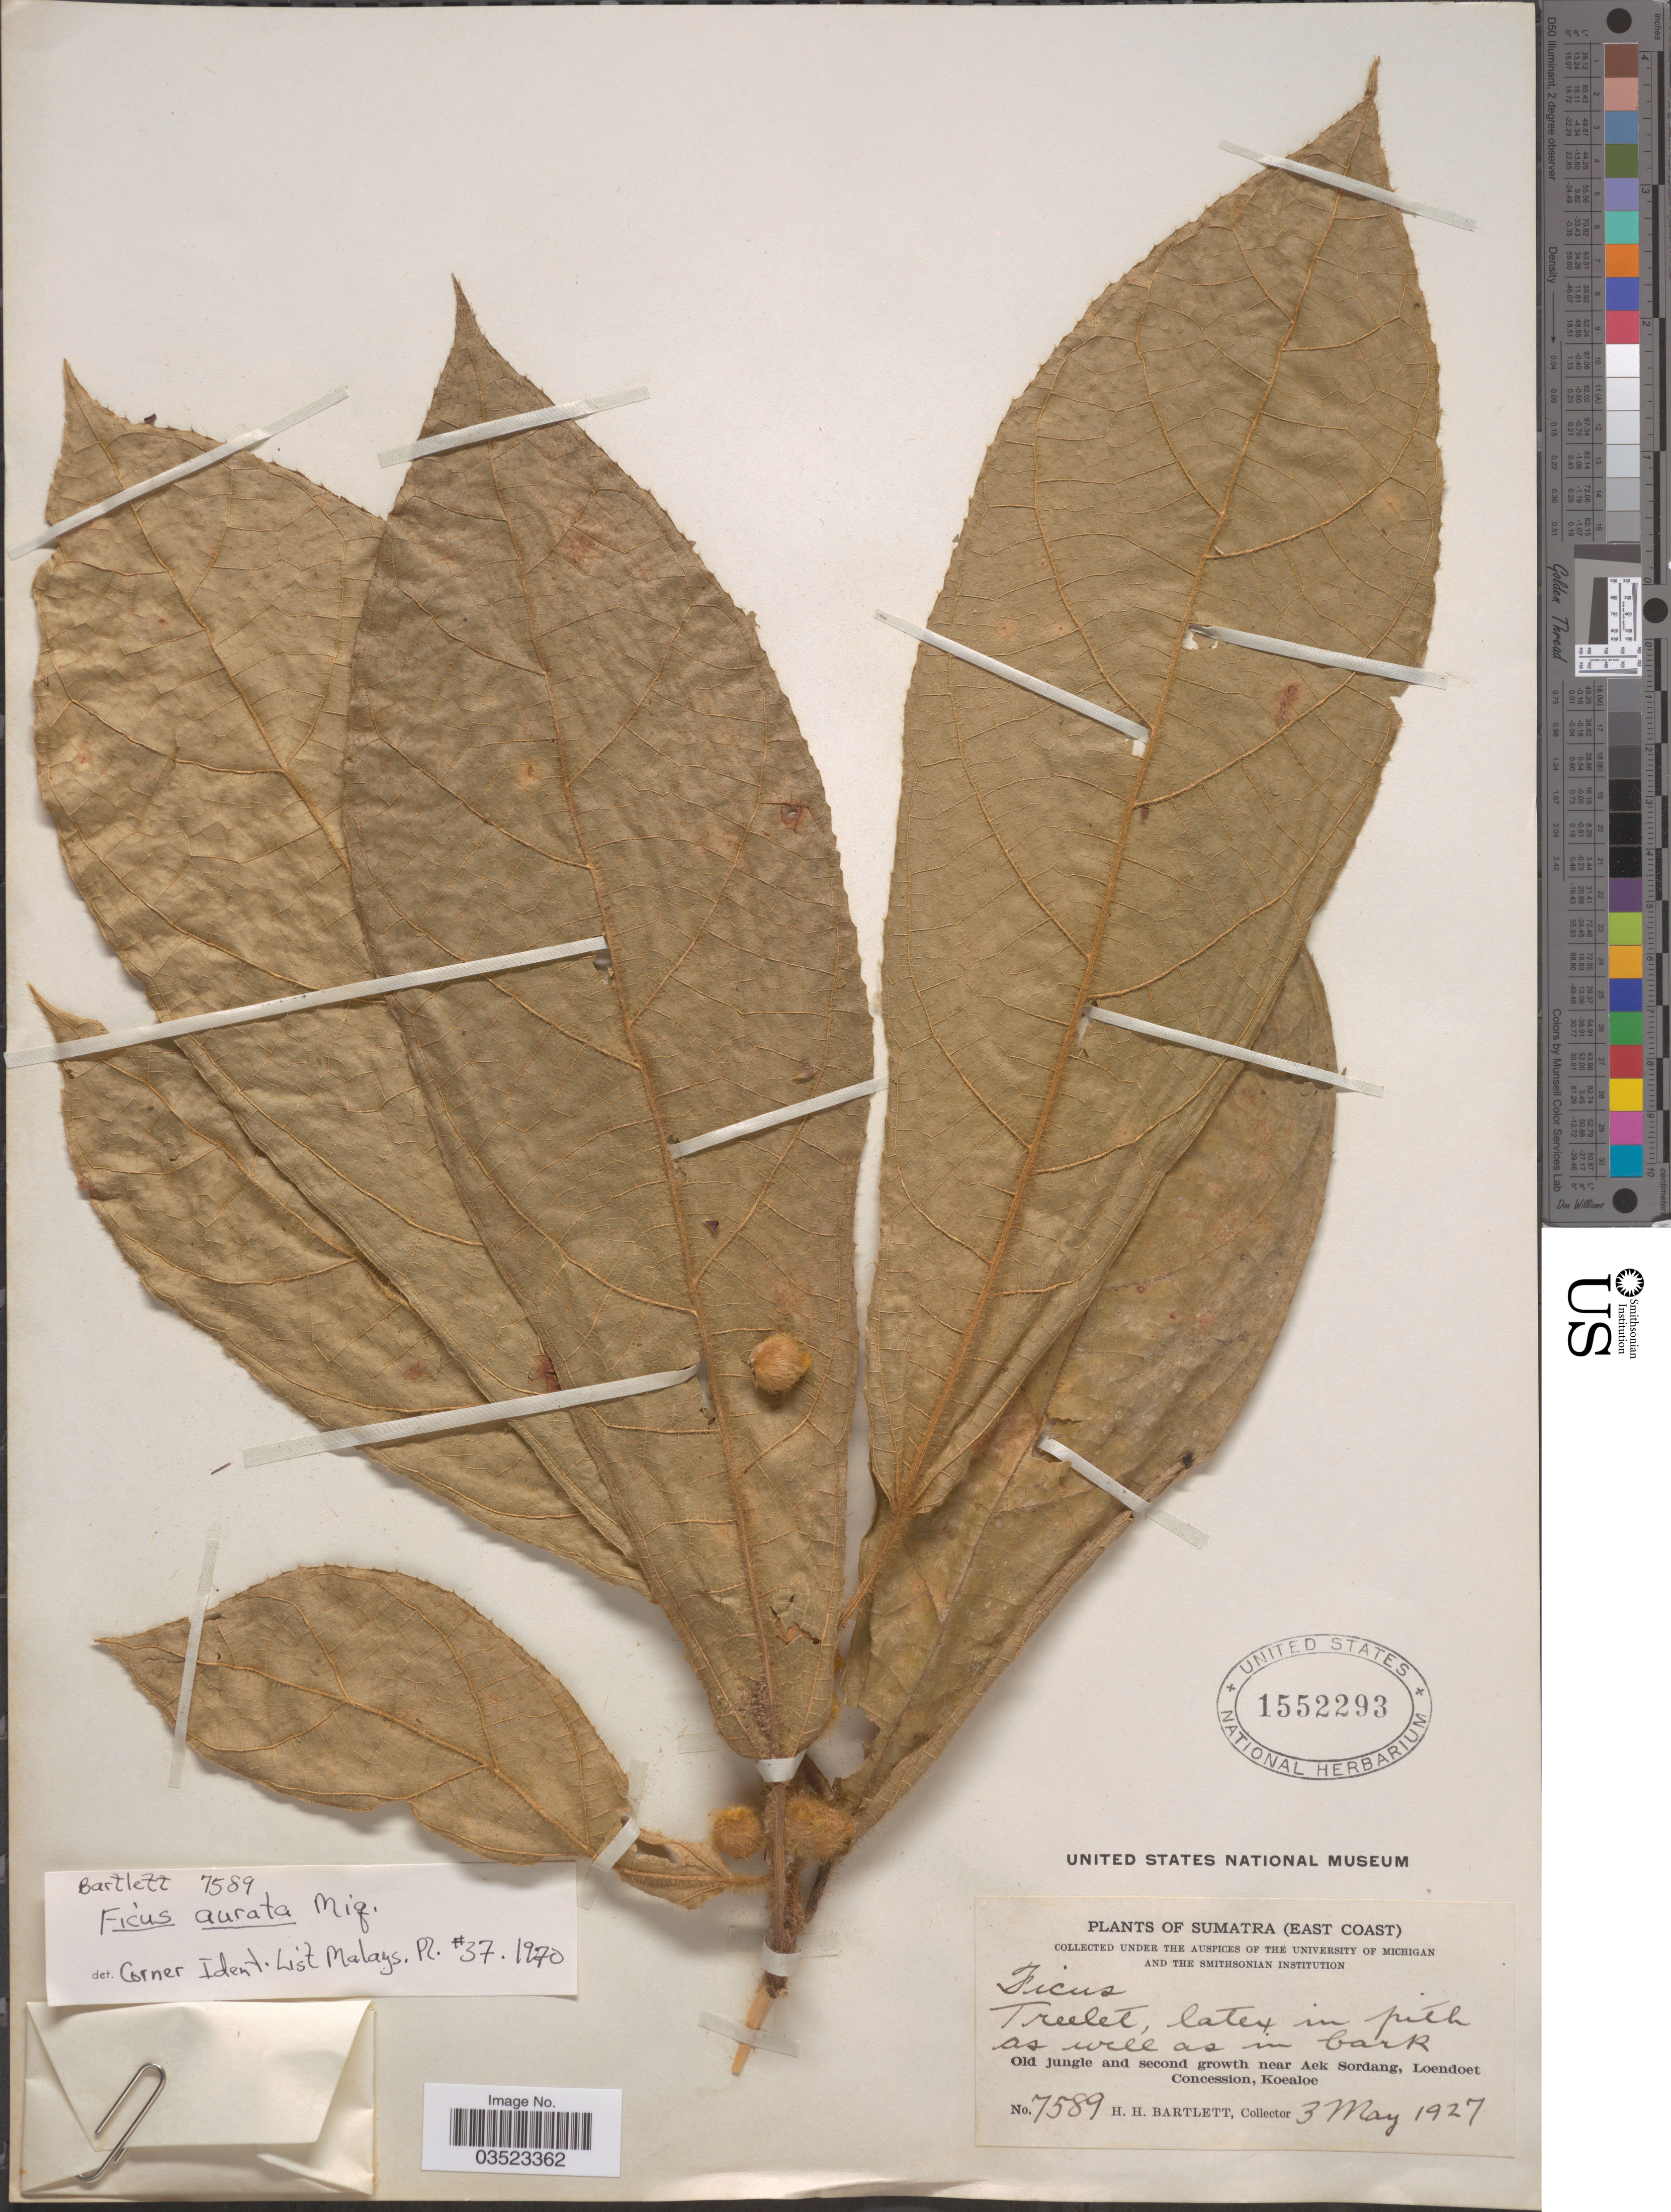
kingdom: Plantae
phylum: Tracheophyta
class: Magnoliopsida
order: Rosales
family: Moraceae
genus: Ficus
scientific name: Ficus aurata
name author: (Miq.) Miq.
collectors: H. H. Bartlett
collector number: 7589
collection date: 1927-05-03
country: Indonesia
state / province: Sumatra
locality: Sumatra (East Coast). Old jungle and second growth near Aek Sordang, Loendoet Concession, Koealoe.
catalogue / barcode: US 1552293